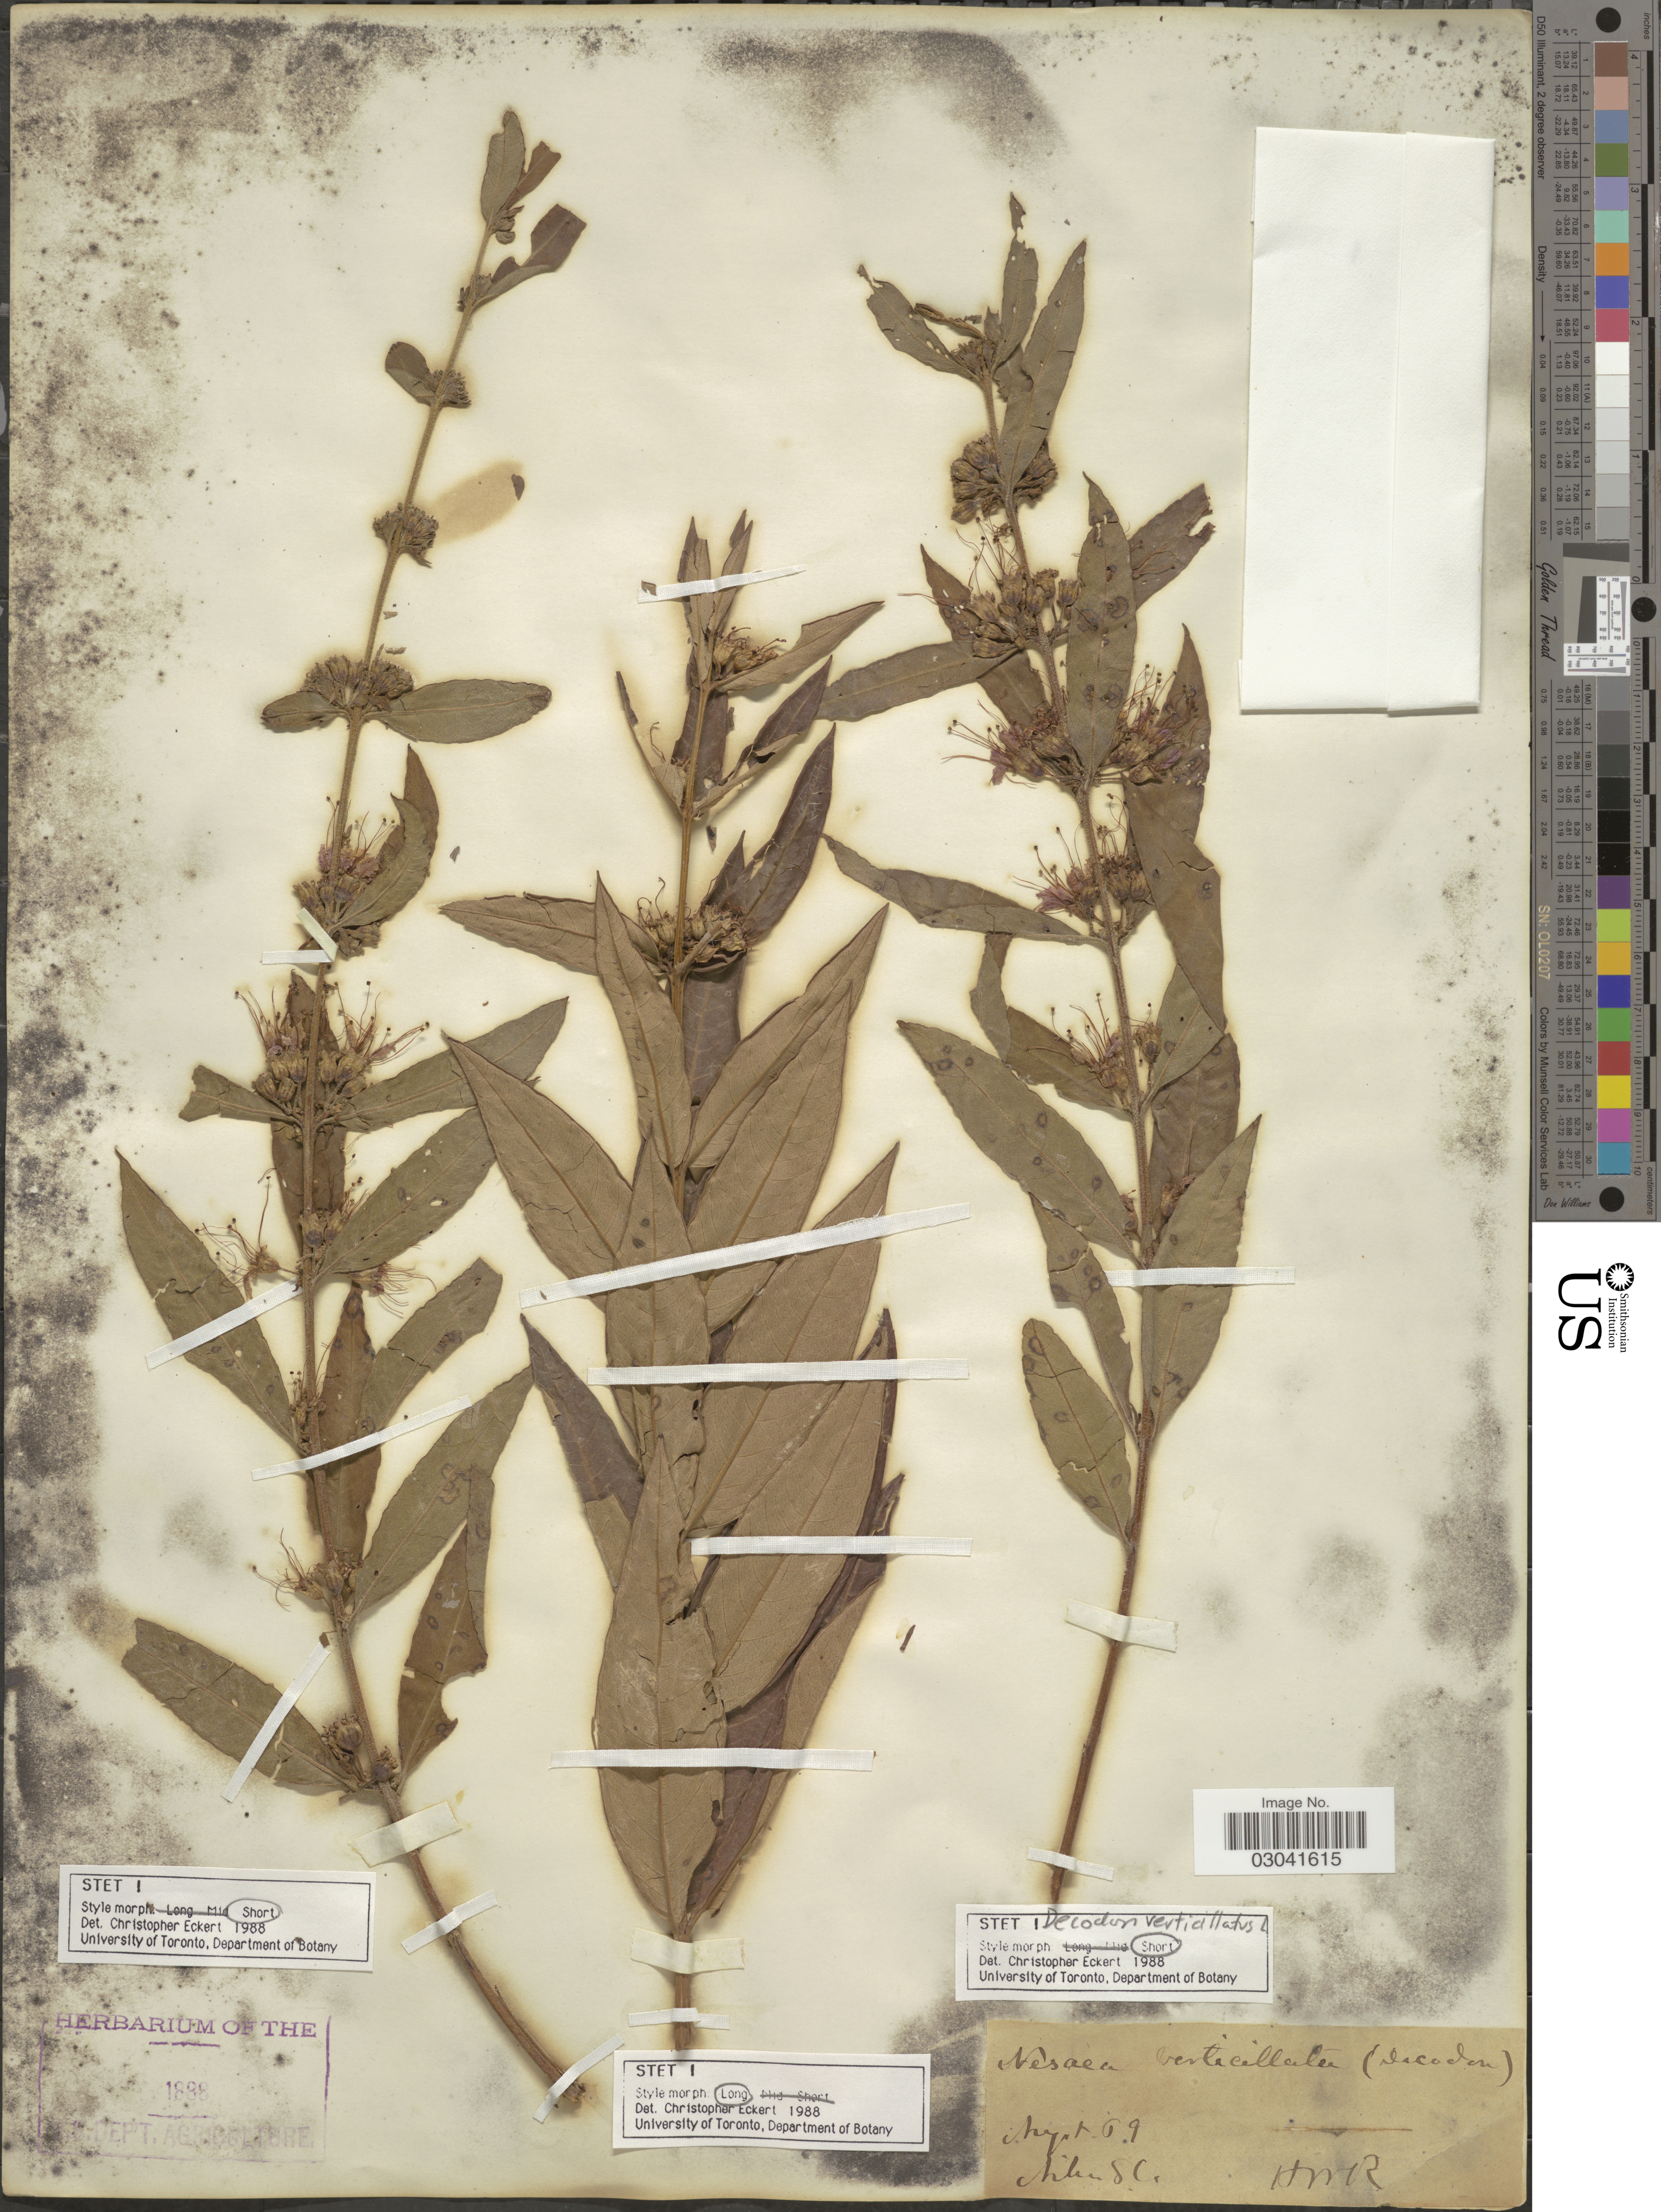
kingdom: Plantae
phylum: Tracheophyta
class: Magnoliopsida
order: Myrtales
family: Lythraceae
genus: Decodon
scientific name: Decodon verticillatus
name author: (L.) Elliott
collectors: H. W. R.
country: United States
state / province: South Carolina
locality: Aiken.